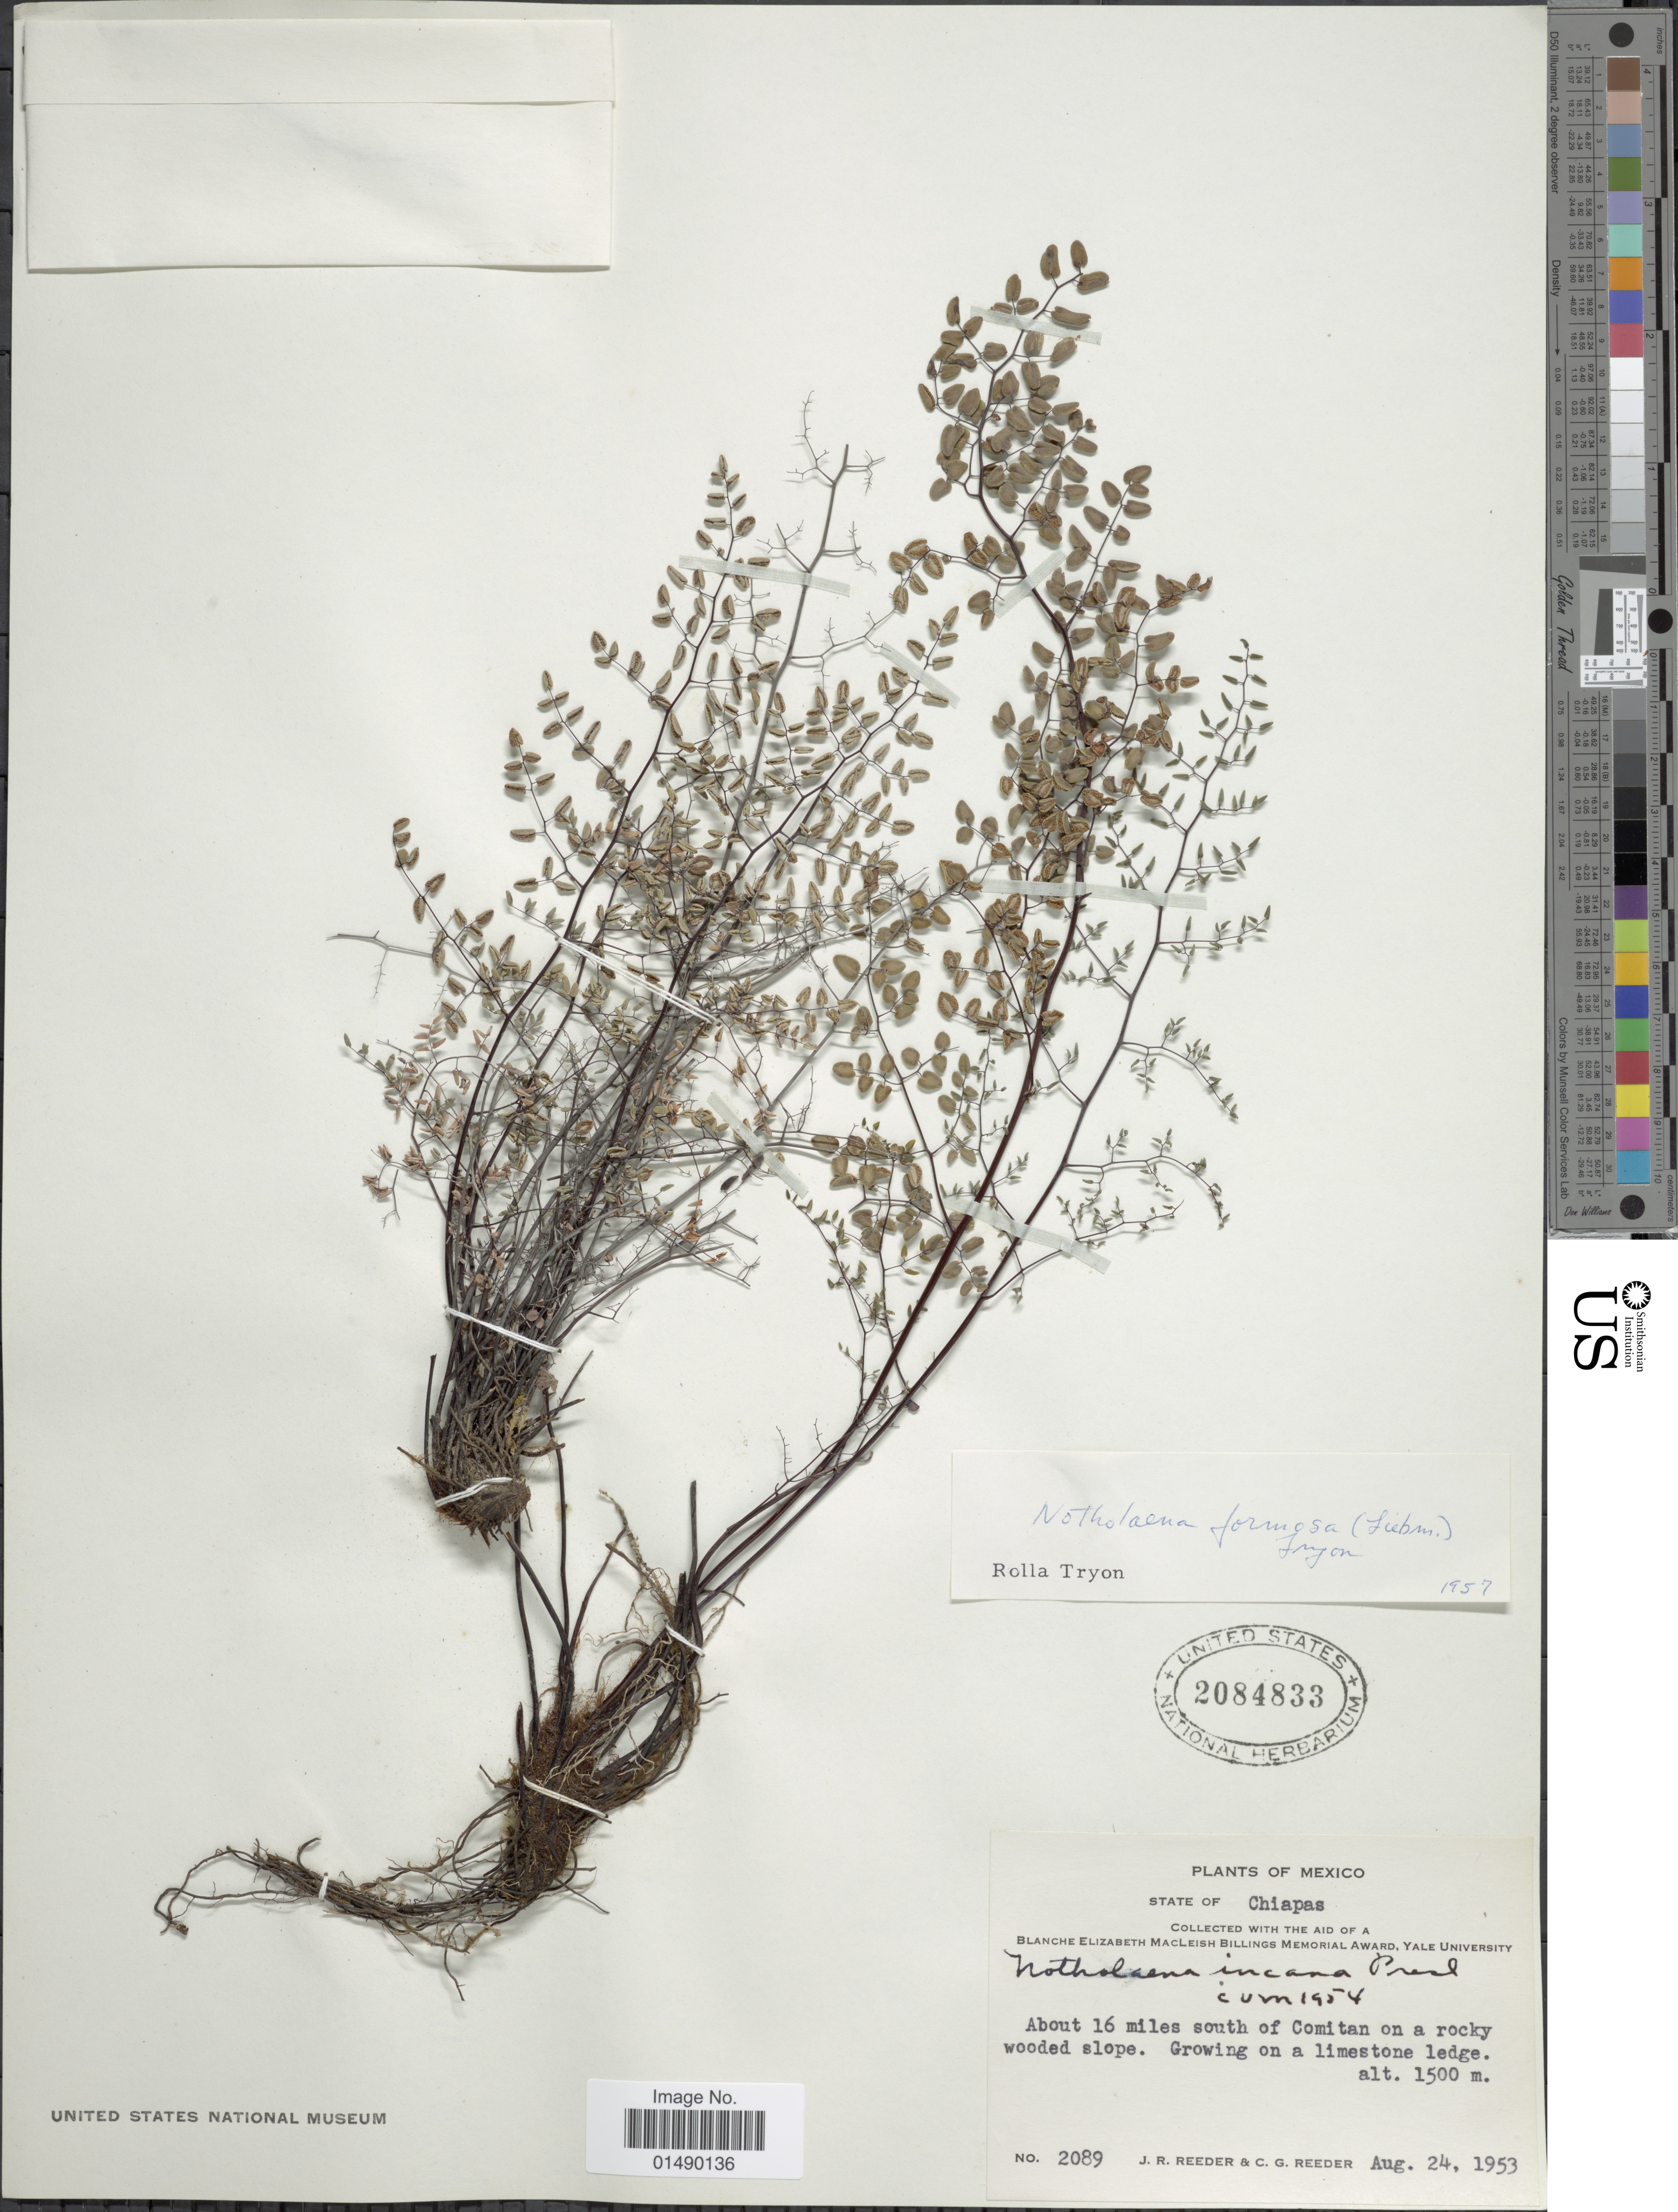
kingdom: Plantae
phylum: Tracheophyta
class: Polypodiopsida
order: Polypodiales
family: Pteridaceae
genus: Argyrochosma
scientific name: Argyrochosma formosa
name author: (Liebm.) Windham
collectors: J. R. Reeder & C. G. Reeder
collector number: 2089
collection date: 1953-08-24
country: Mexico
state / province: Chiapas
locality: Mexico, about 16 miles south of Comitan on a rocky wooded slope.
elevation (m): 1500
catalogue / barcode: US 2084833